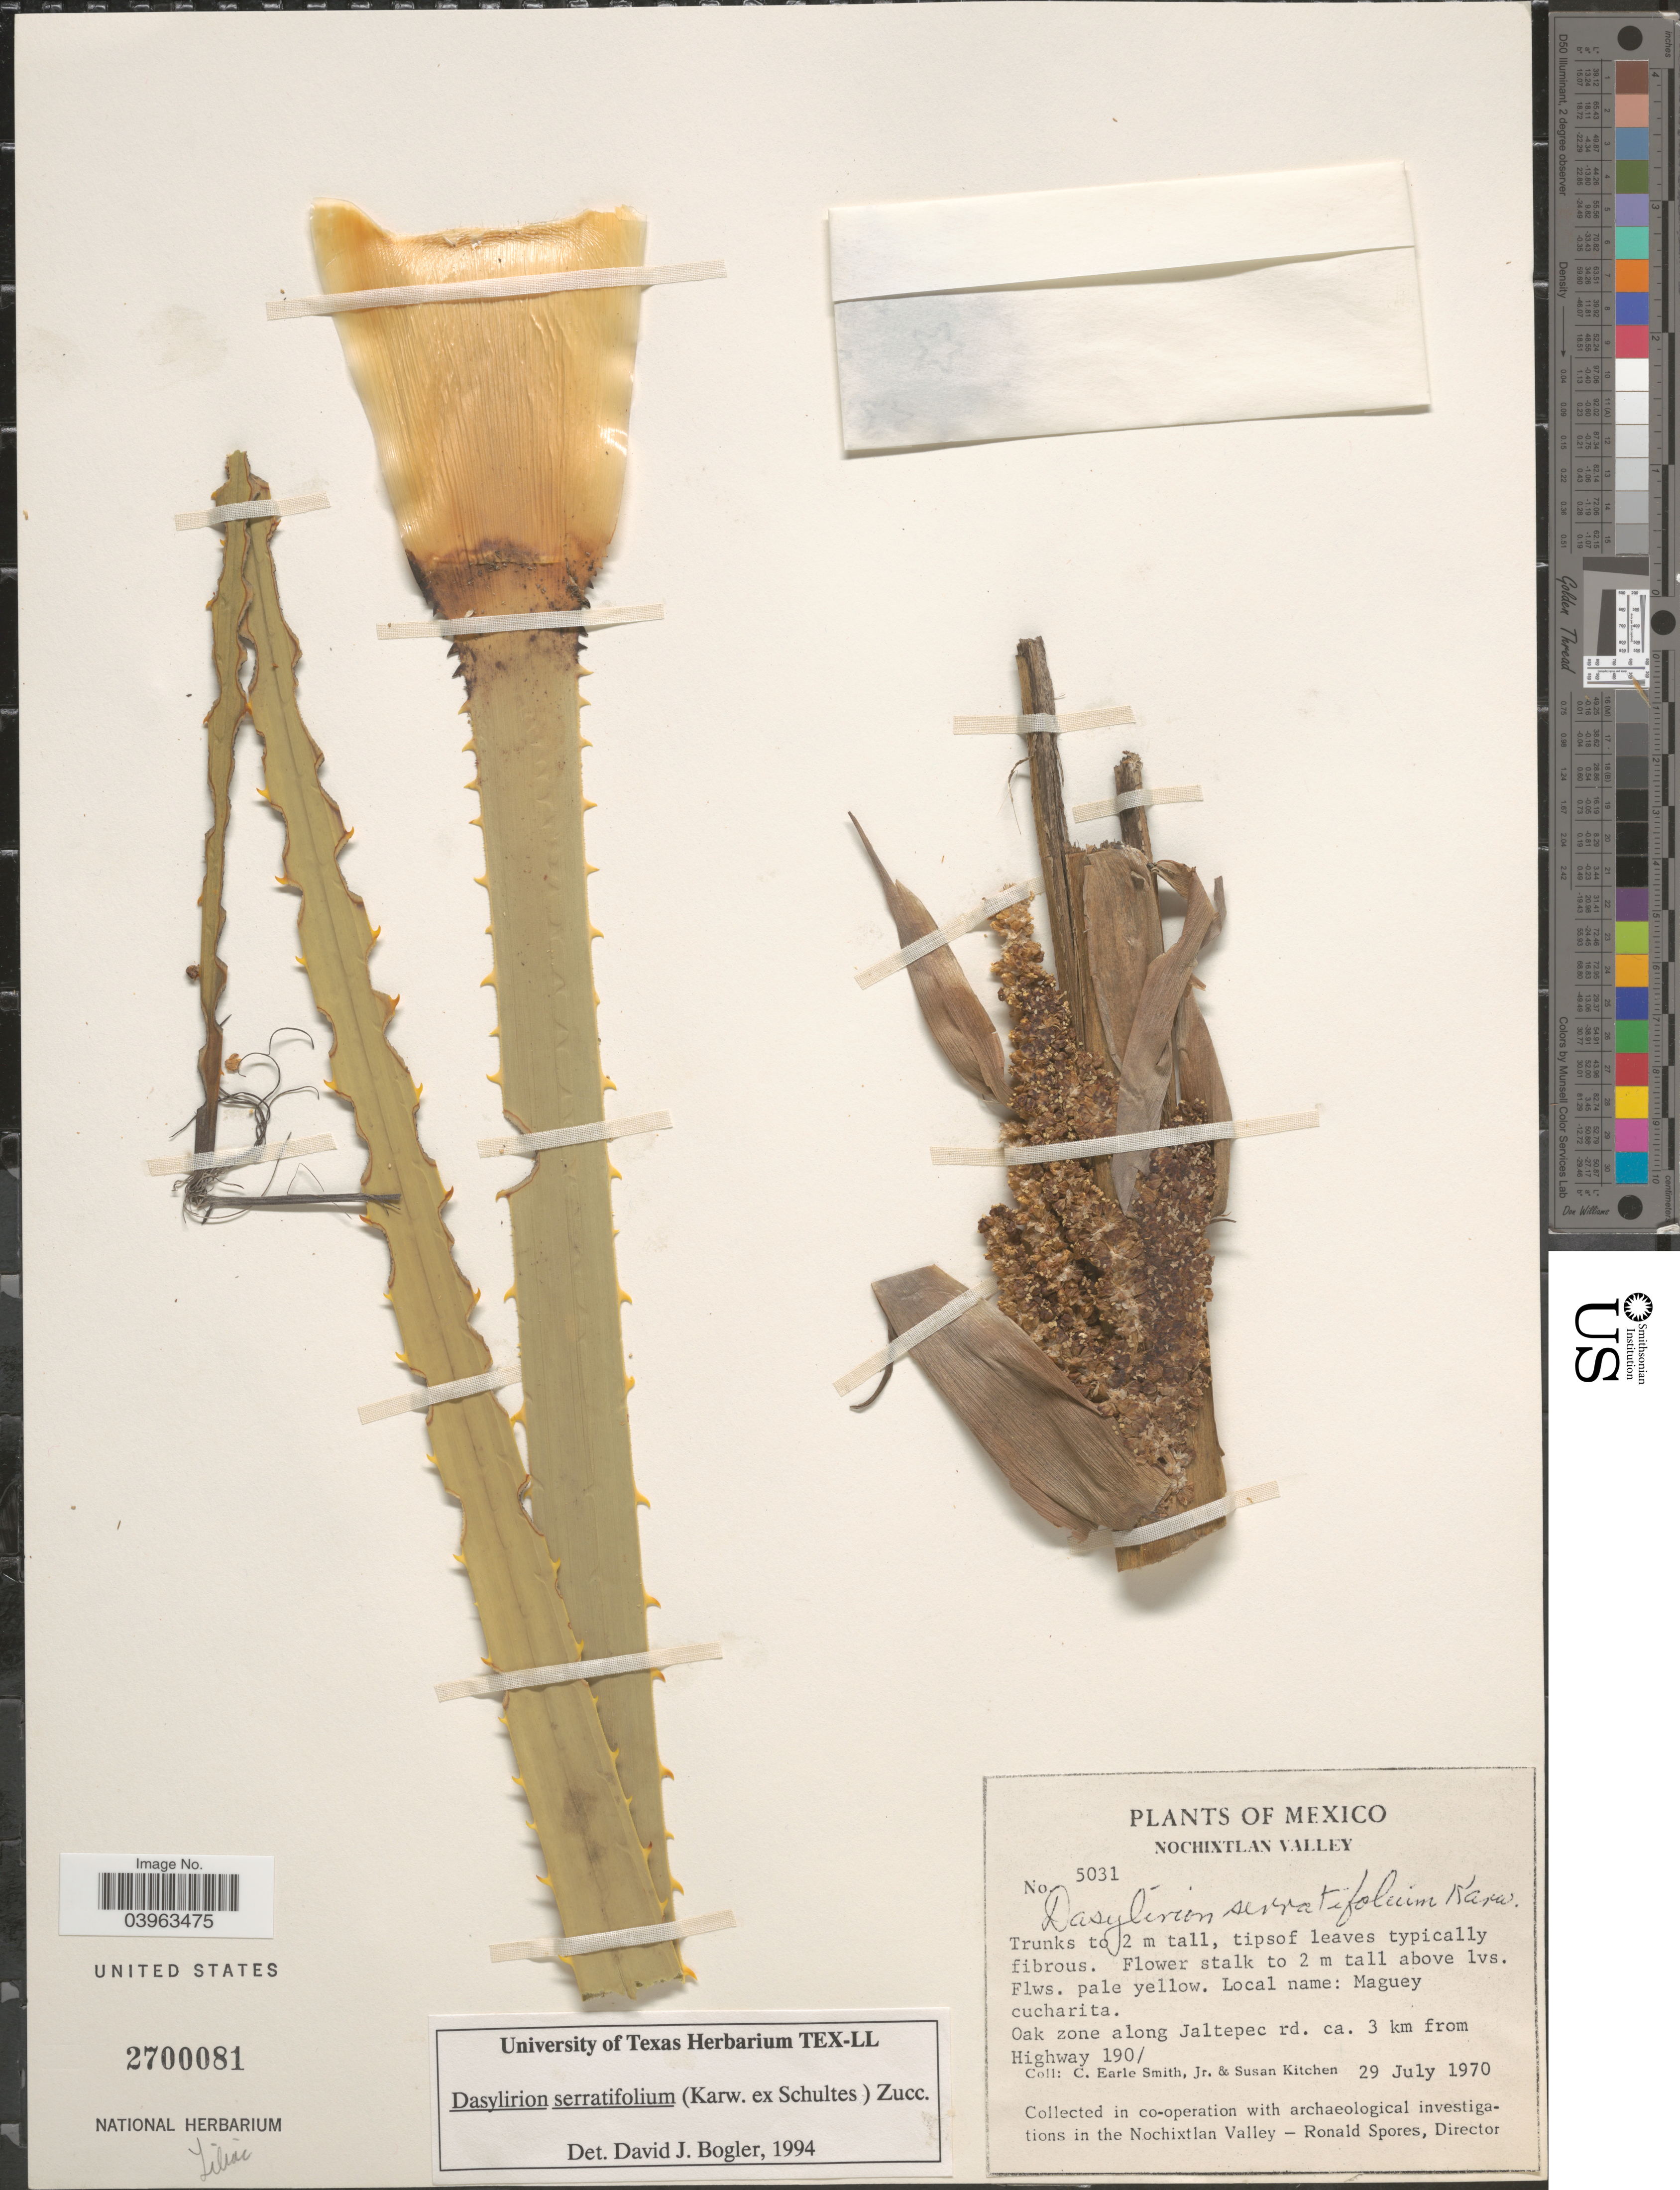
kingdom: Plantae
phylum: Tracheophyta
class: Liliopsida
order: Asparagales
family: Asparagaceae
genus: Dasylirion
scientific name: Dasylirion serratifolium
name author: Karw.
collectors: C. E. Smith Jr. & S. Kitchen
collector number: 5031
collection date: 1970-07-29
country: Mexico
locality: Nochixtlan Valley. Oak zone along Jaltepec rd. ca. 3 km from Highway 190/.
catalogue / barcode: US 2700081